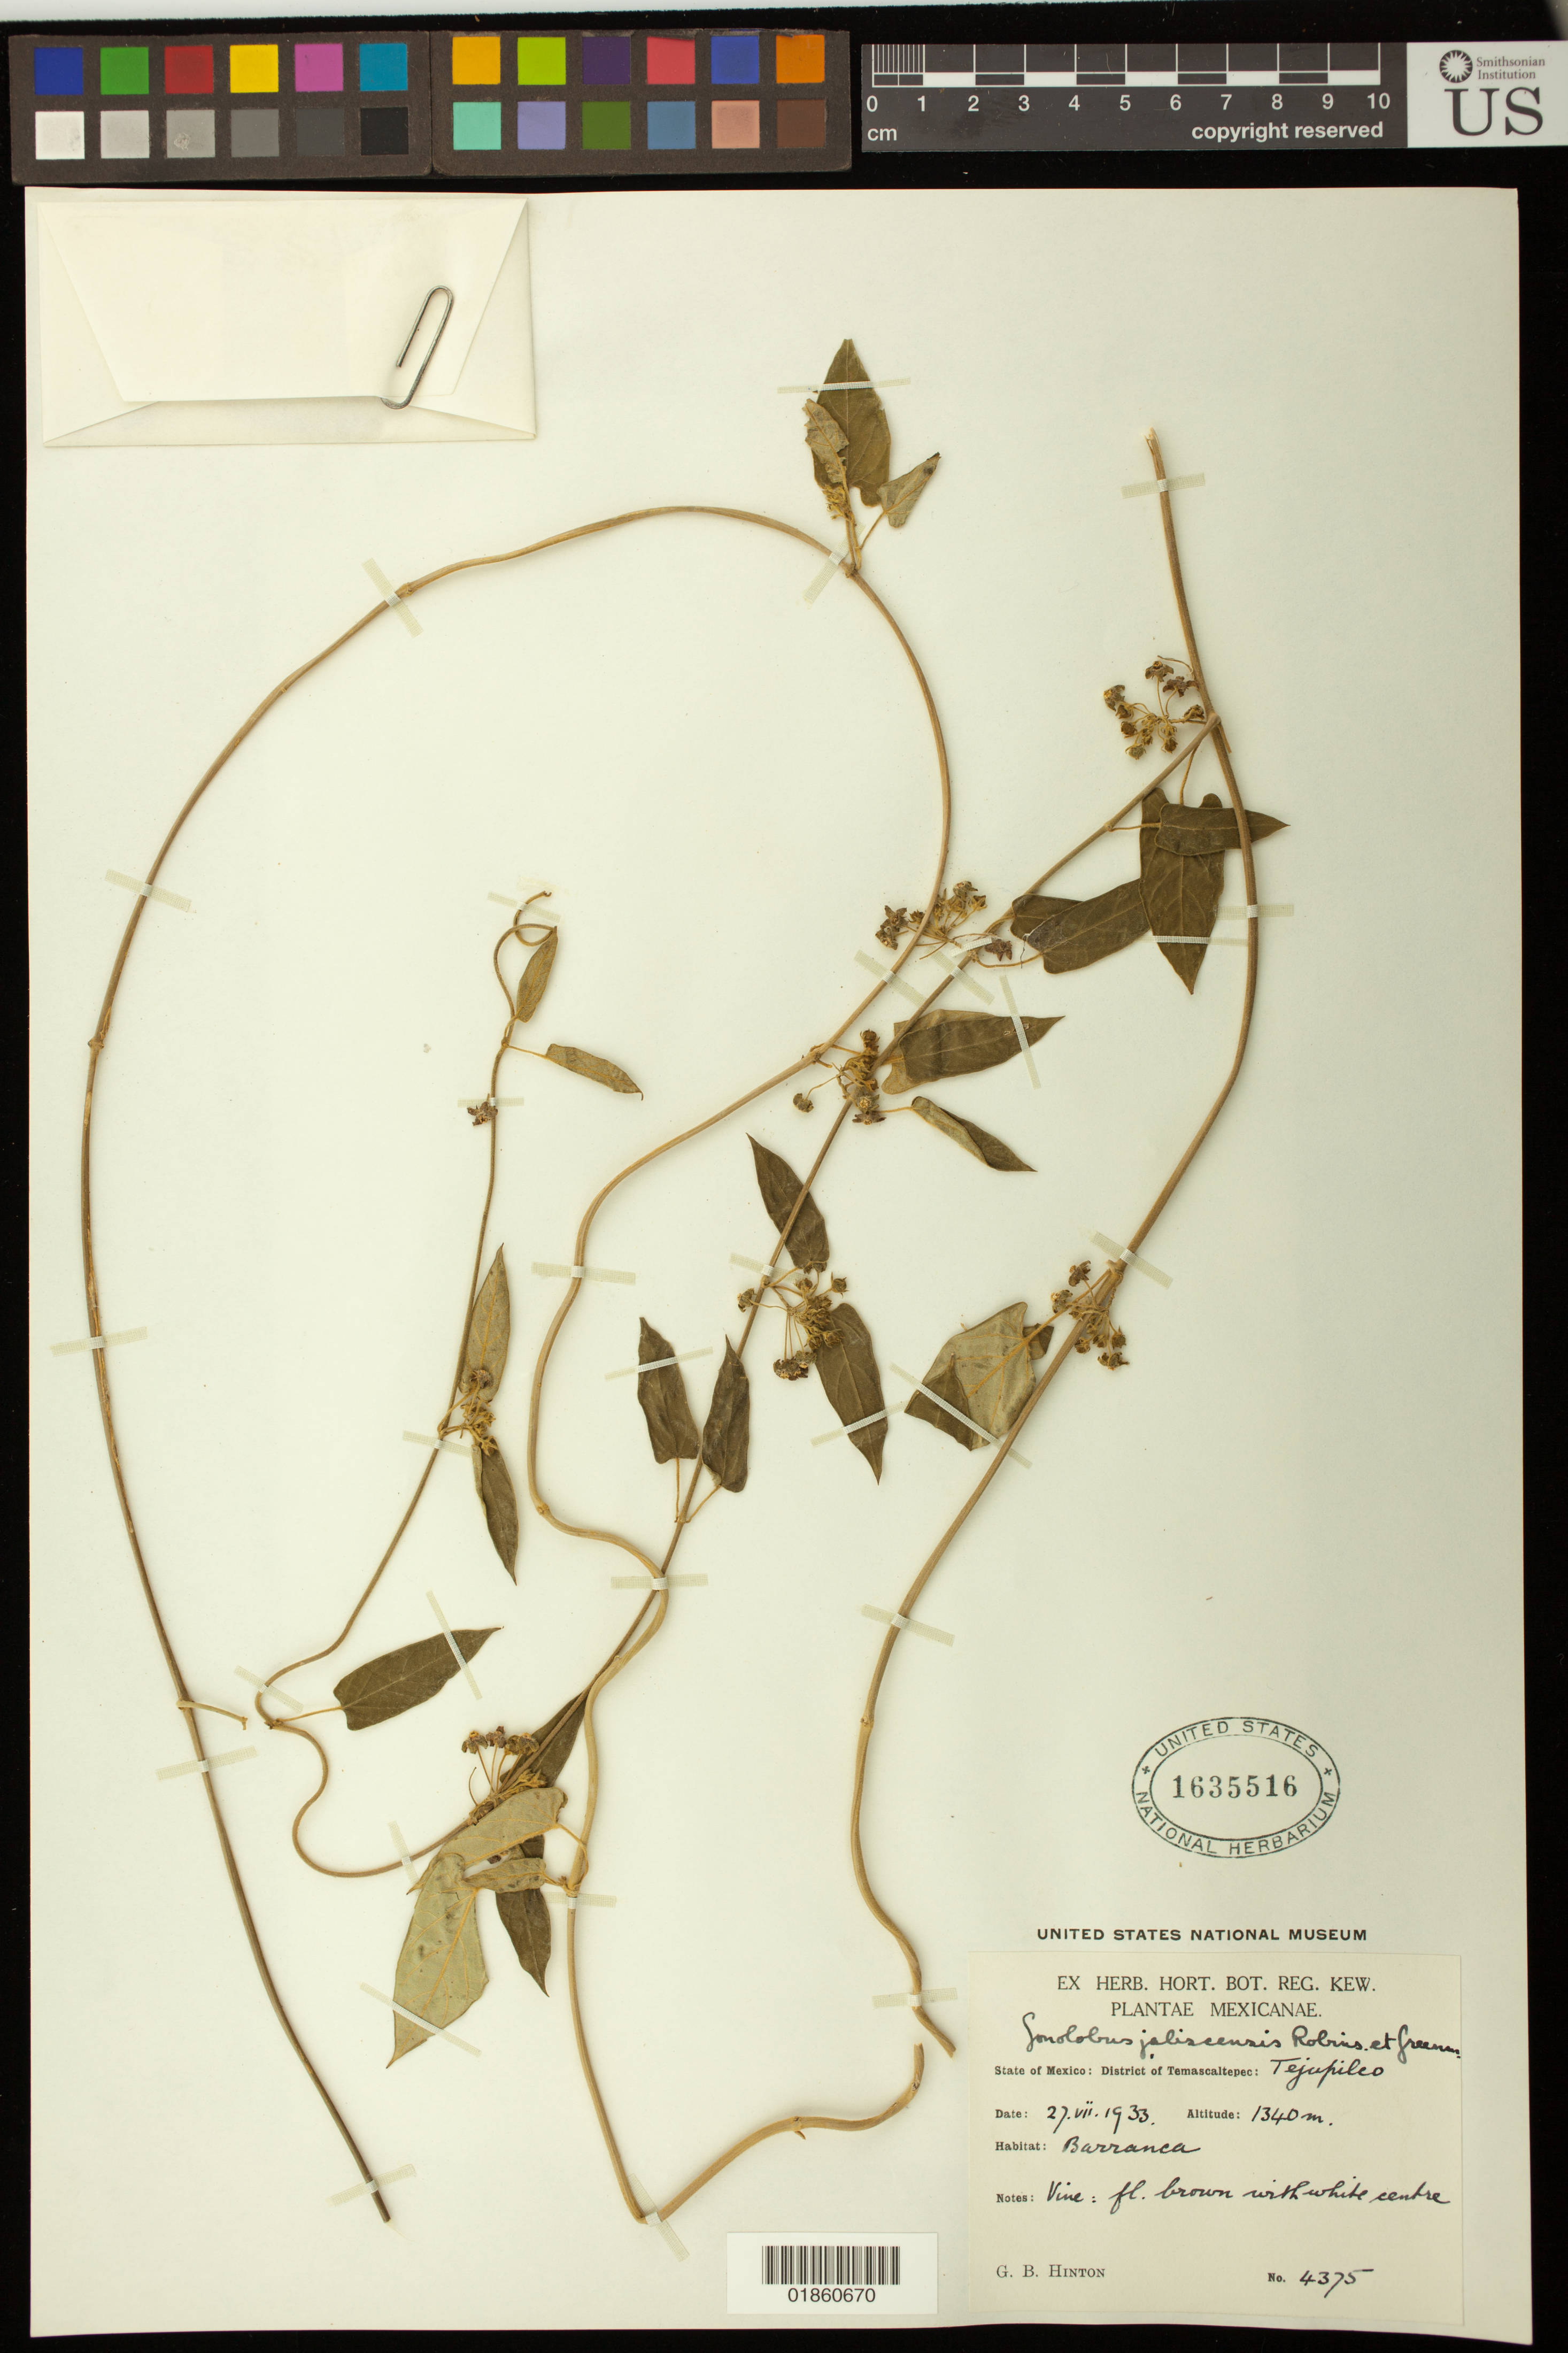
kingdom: Plantae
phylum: Tracheophyta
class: Magnoliopsida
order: Gentianales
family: Apocynaceae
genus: Gonolobus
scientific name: Gonolobus jaliscensis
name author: B.L. Rob. & Greenm.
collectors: G. B. Hinton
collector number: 4375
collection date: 1933-07-27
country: Mexico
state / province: México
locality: District of Temascaltepec , Tejupilco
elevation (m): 1340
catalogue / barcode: US 1635516